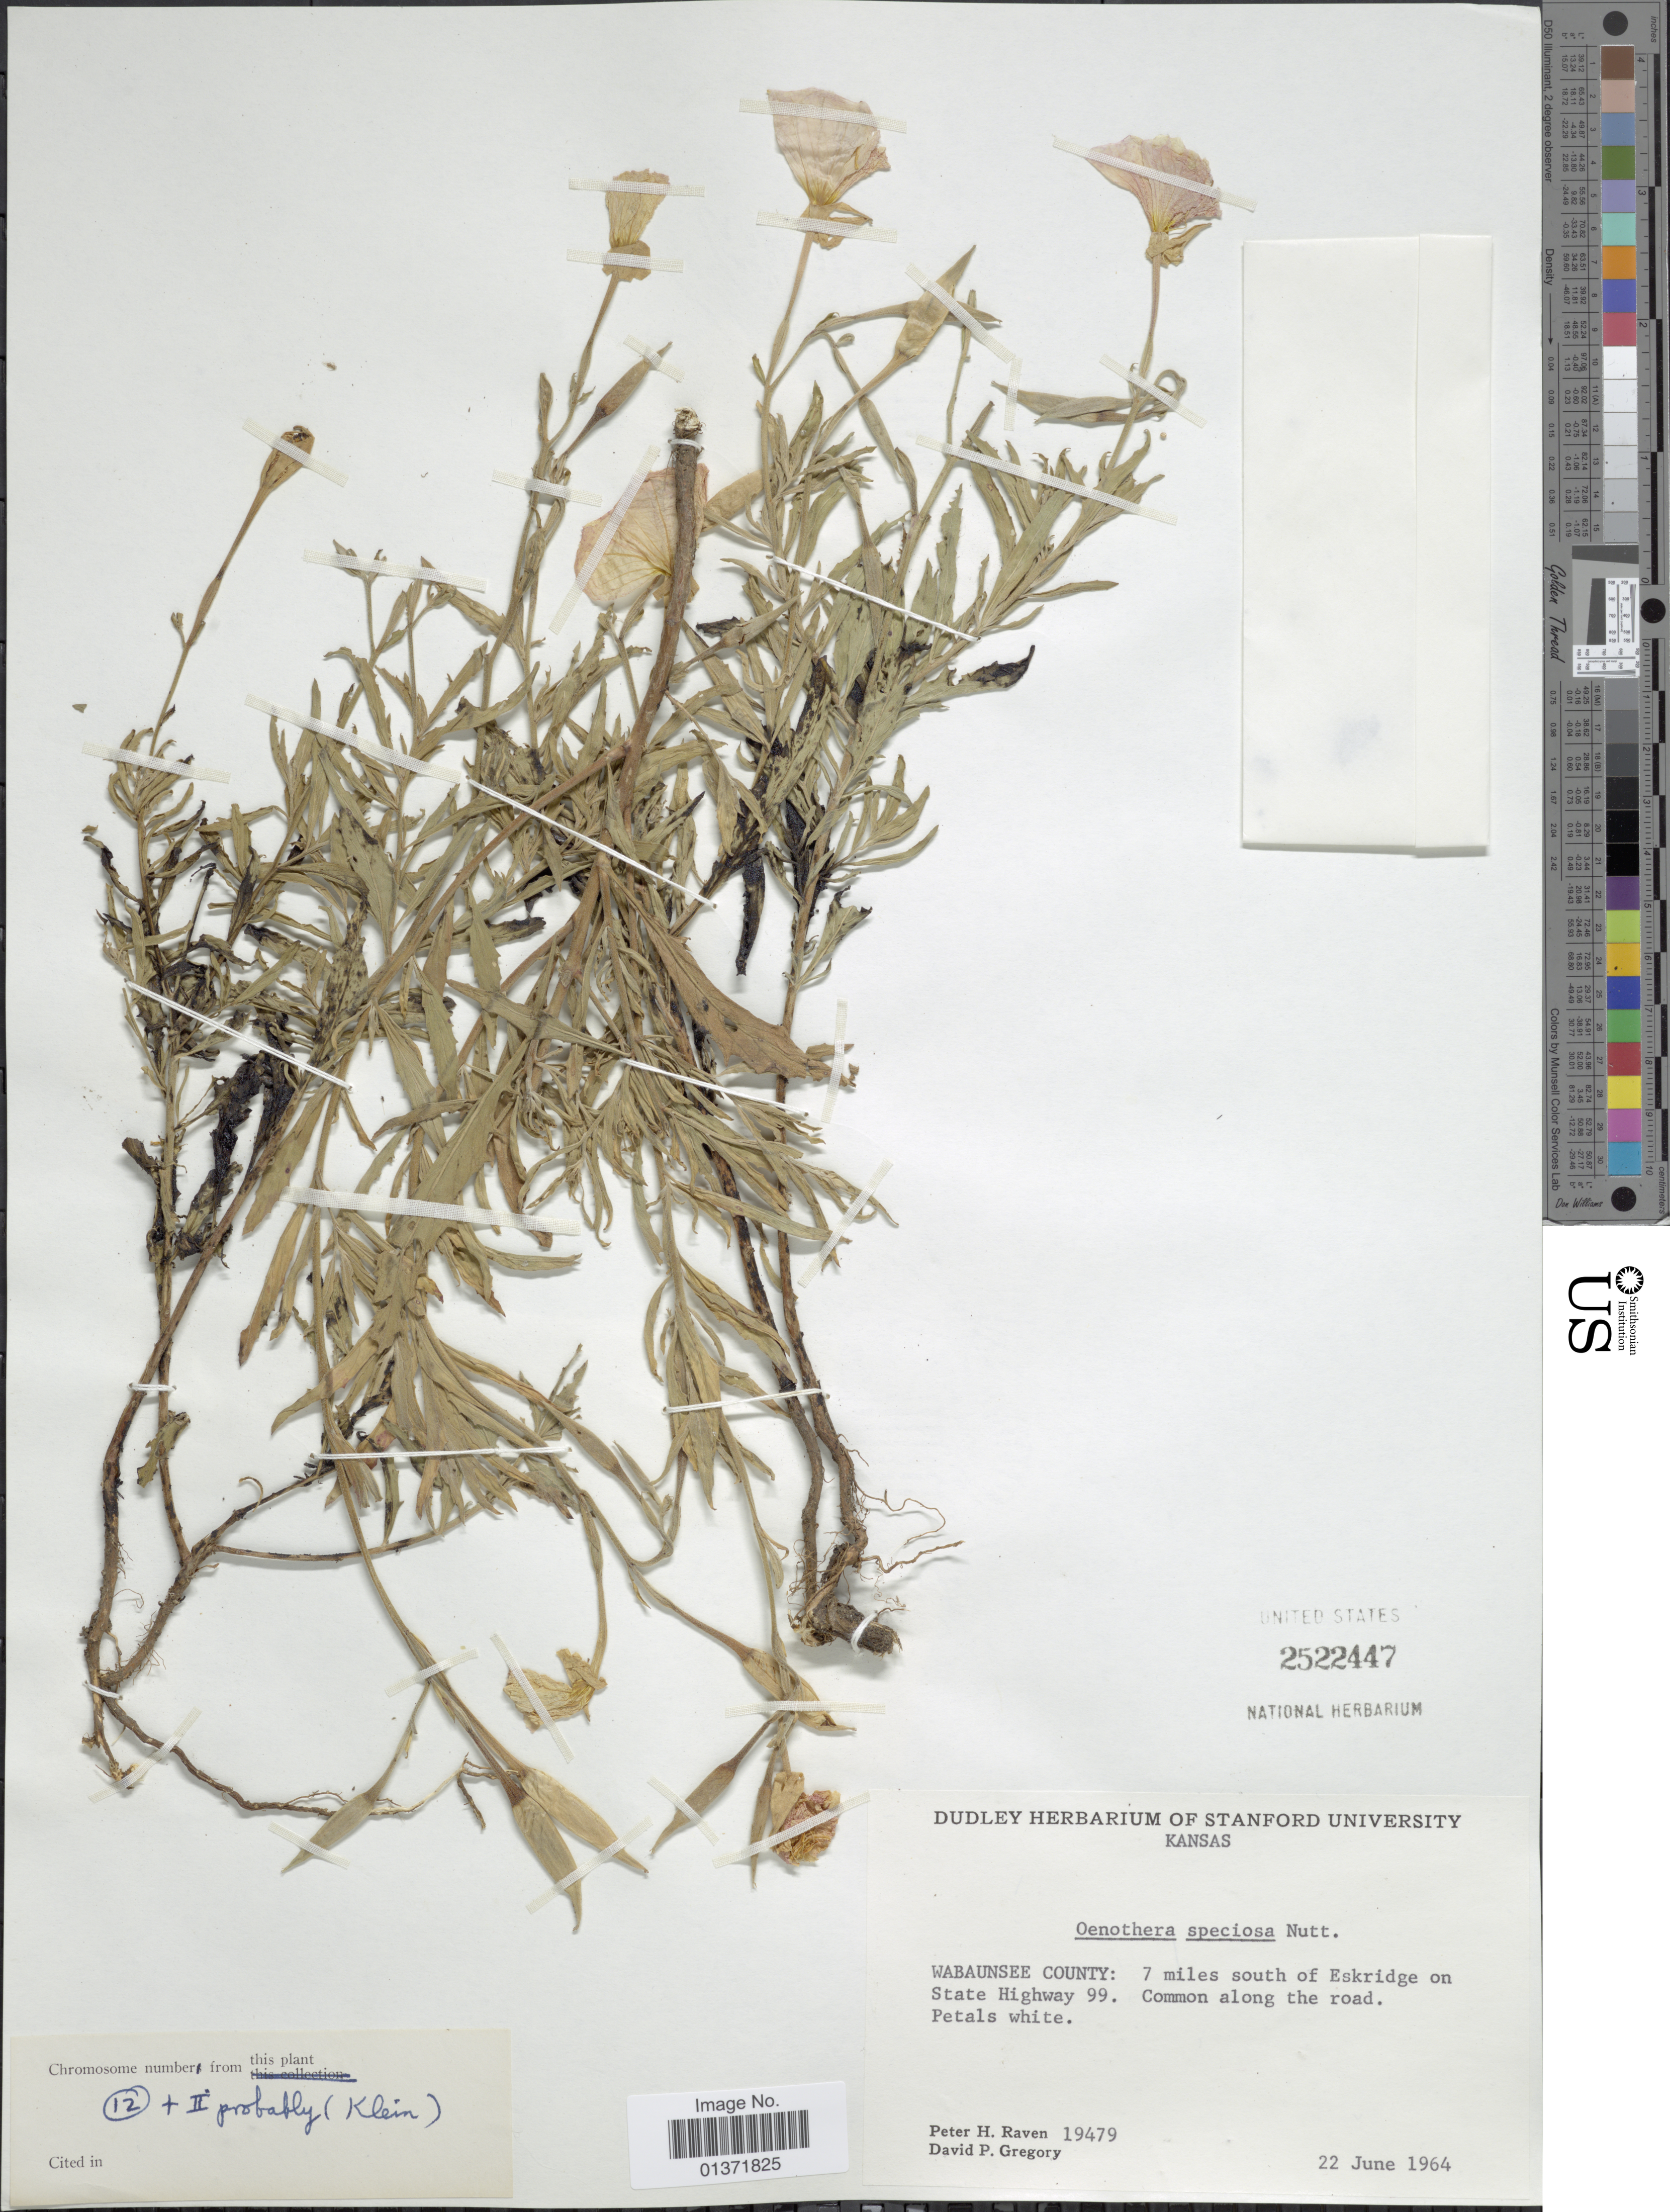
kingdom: Plantae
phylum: Tracheophyta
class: Magnoliopsida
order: Myrtales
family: Onagraceae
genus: Oenothera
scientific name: Oenothera speciosa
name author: Nutt.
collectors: P. Raven & D. Gregory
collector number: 19479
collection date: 1964-06-22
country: United States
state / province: Kansas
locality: Wabaunsee County: 7 miles south of Eskridge on State Highway 99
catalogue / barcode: US 2522447